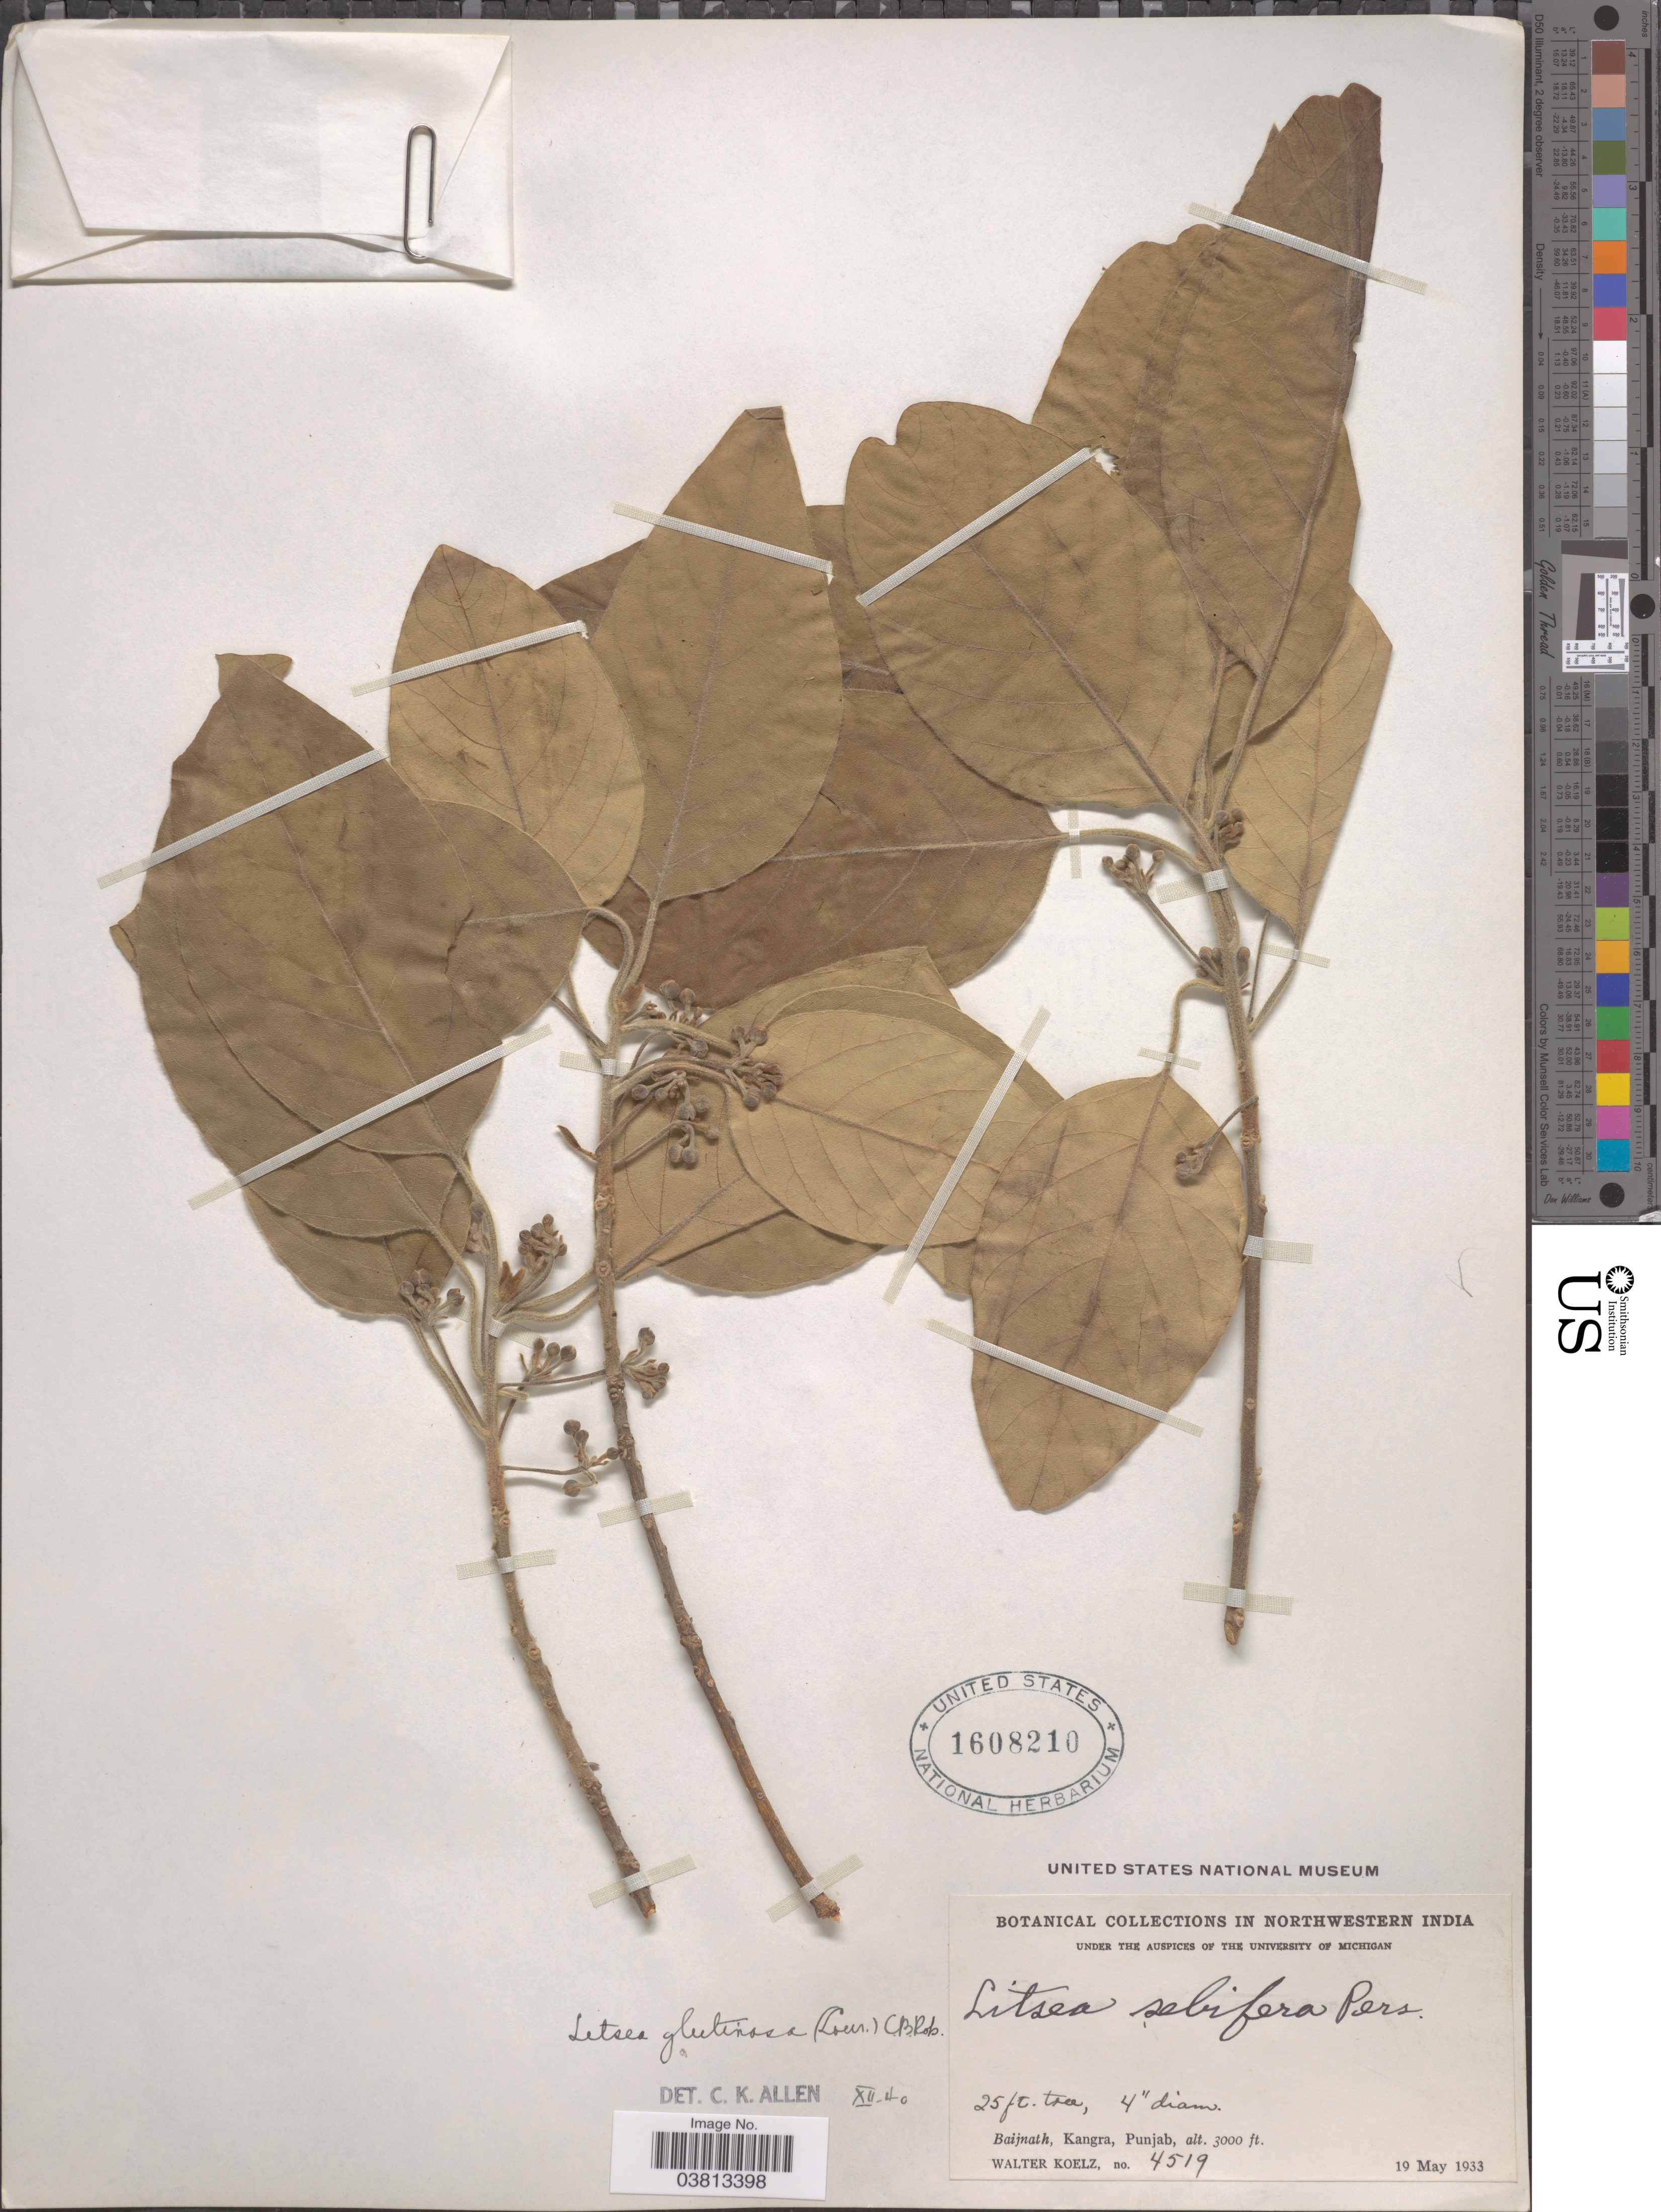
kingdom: Plantae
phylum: Tracheophyta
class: Magnoliopsida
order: Laurales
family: Lauraceae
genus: Litsea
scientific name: Litsea glutinosa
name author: (Lour.) C.B. Rob.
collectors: W. N. Koelz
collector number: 4519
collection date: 1933-05-19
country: India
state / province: Punjab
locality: Northwestern India [unsure placement] Baijnath, Kangra.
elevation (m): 914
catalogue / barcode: US 1608210